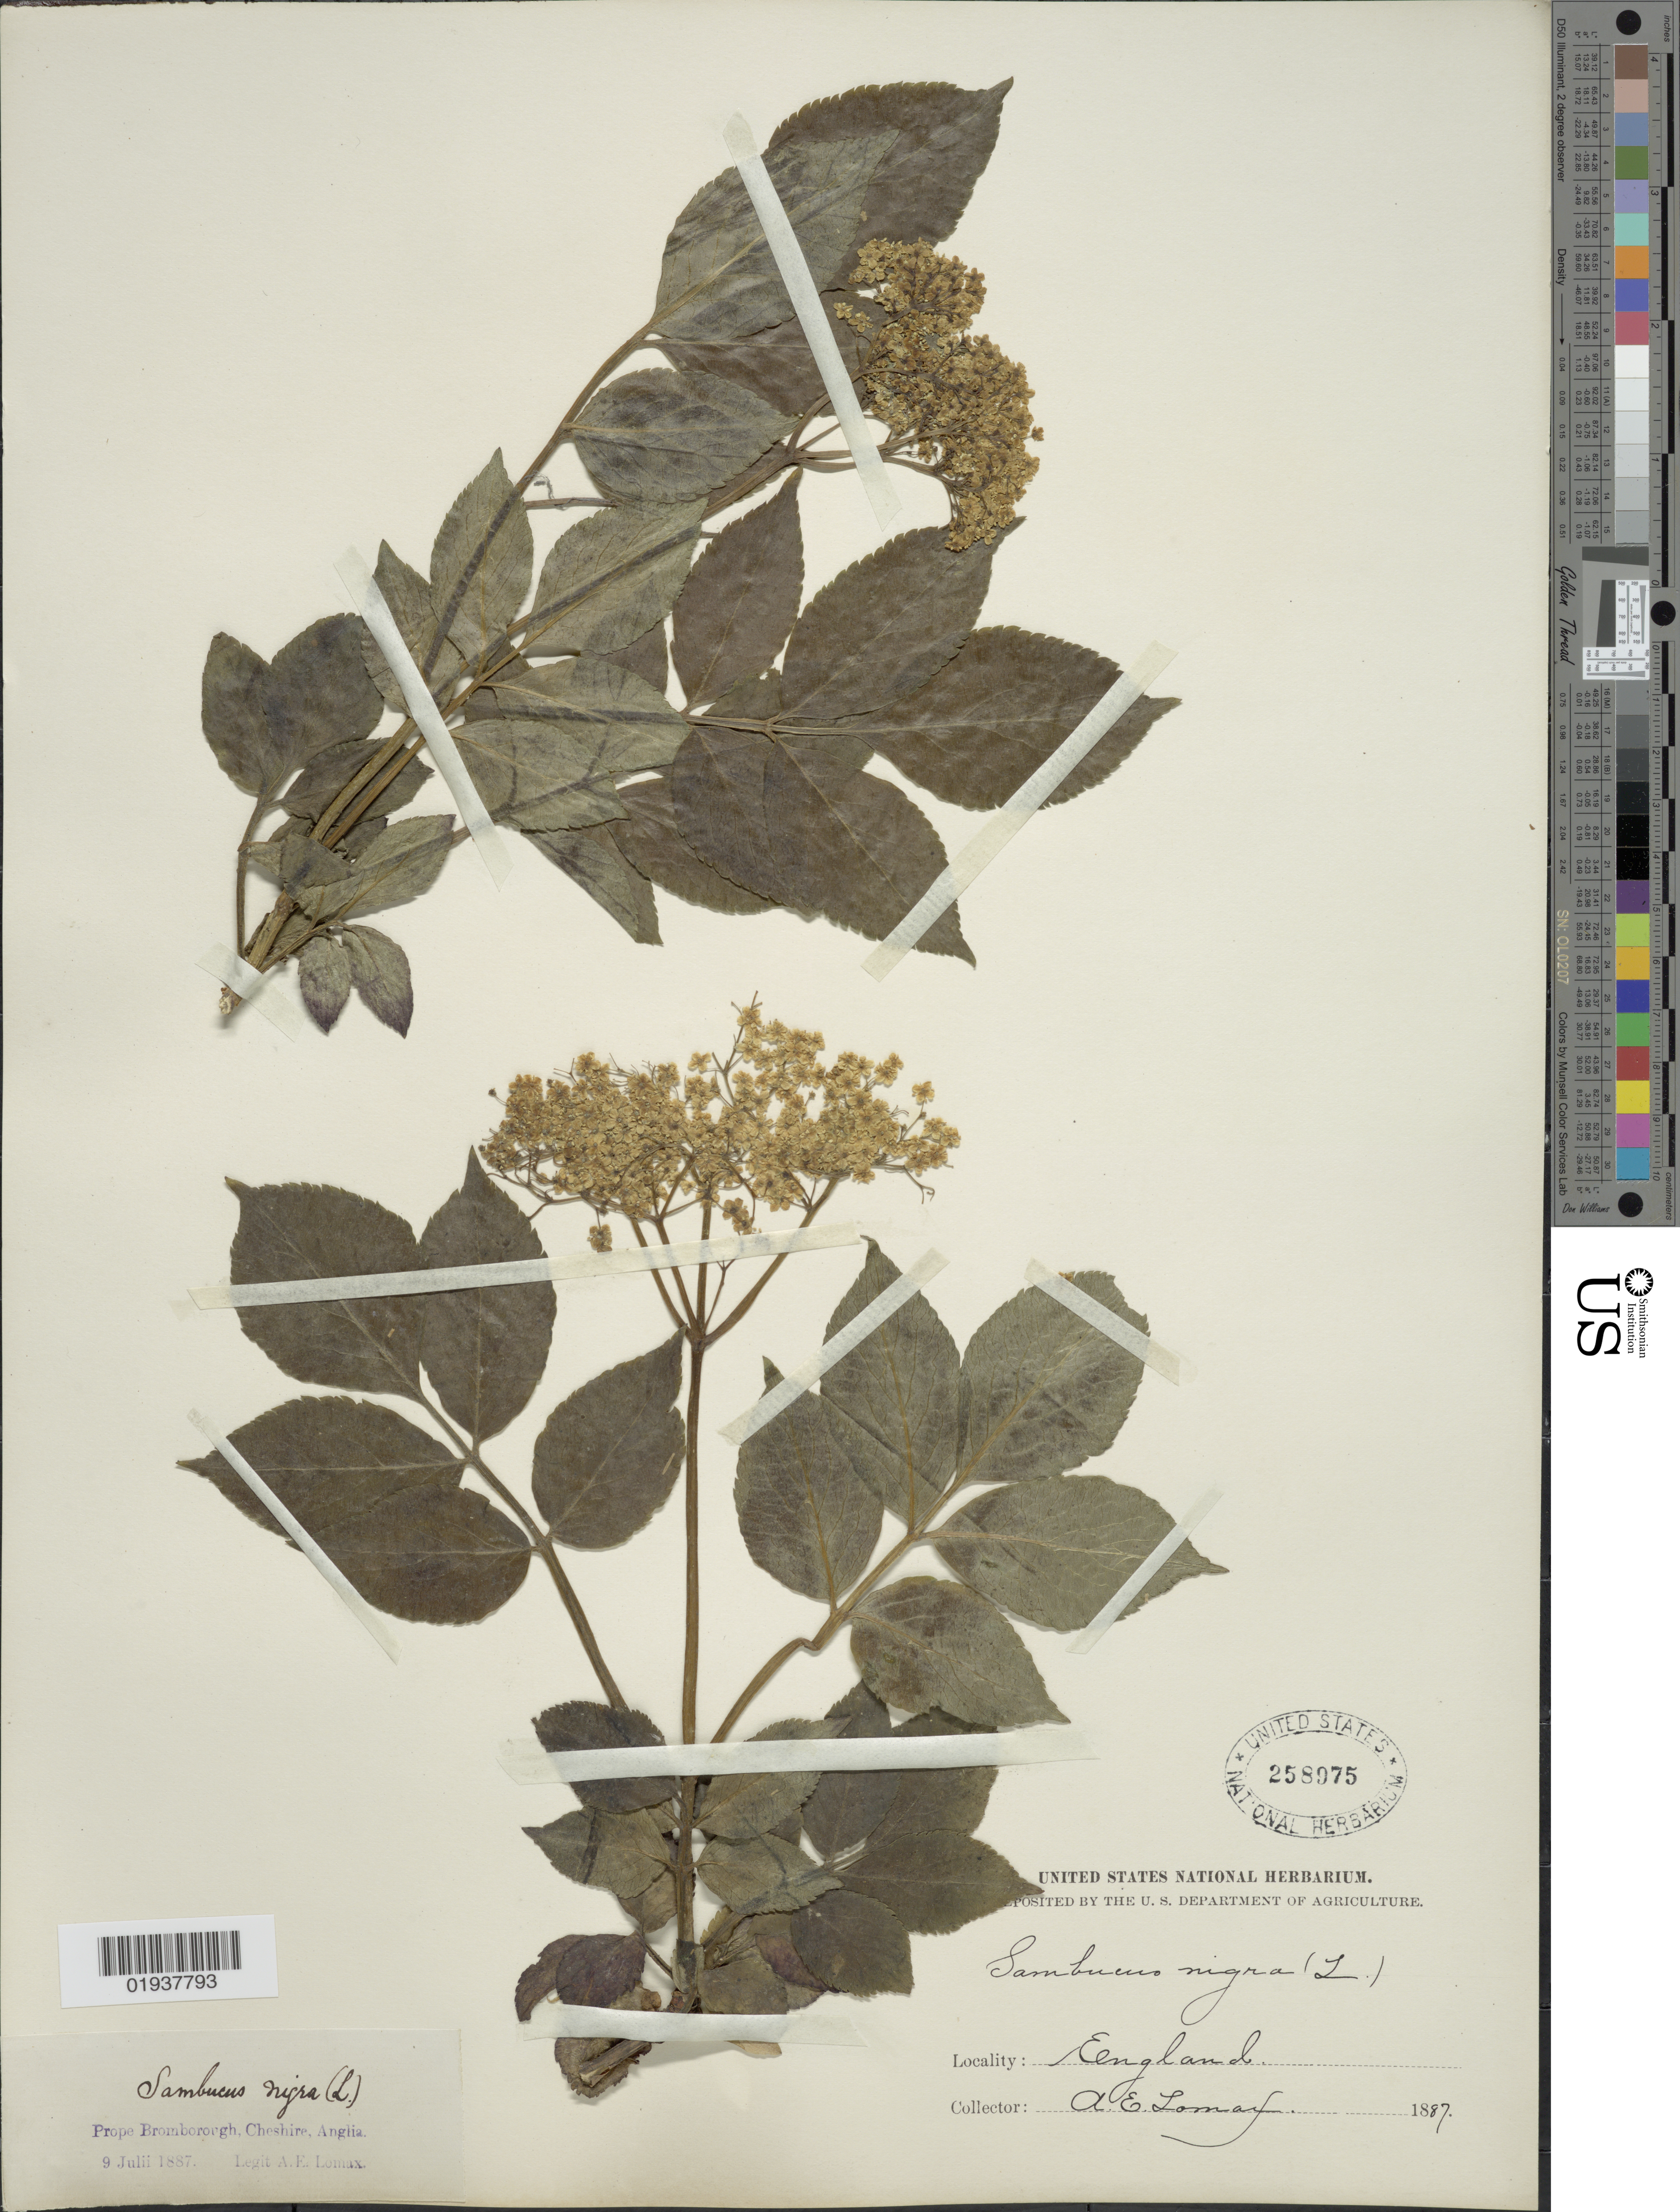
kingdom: Plantae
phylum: Tracheophyta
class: Magnoliopsida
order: Dipsacales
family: Viburnaceae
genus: Sambucus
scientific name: Sambucus nigra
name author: L.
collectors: A. Lomax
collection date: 1887-07-09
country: United Kingdom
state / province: England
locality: Eengland. Prope Bromborough, Cheshire, Anglia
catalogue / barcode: US 258975